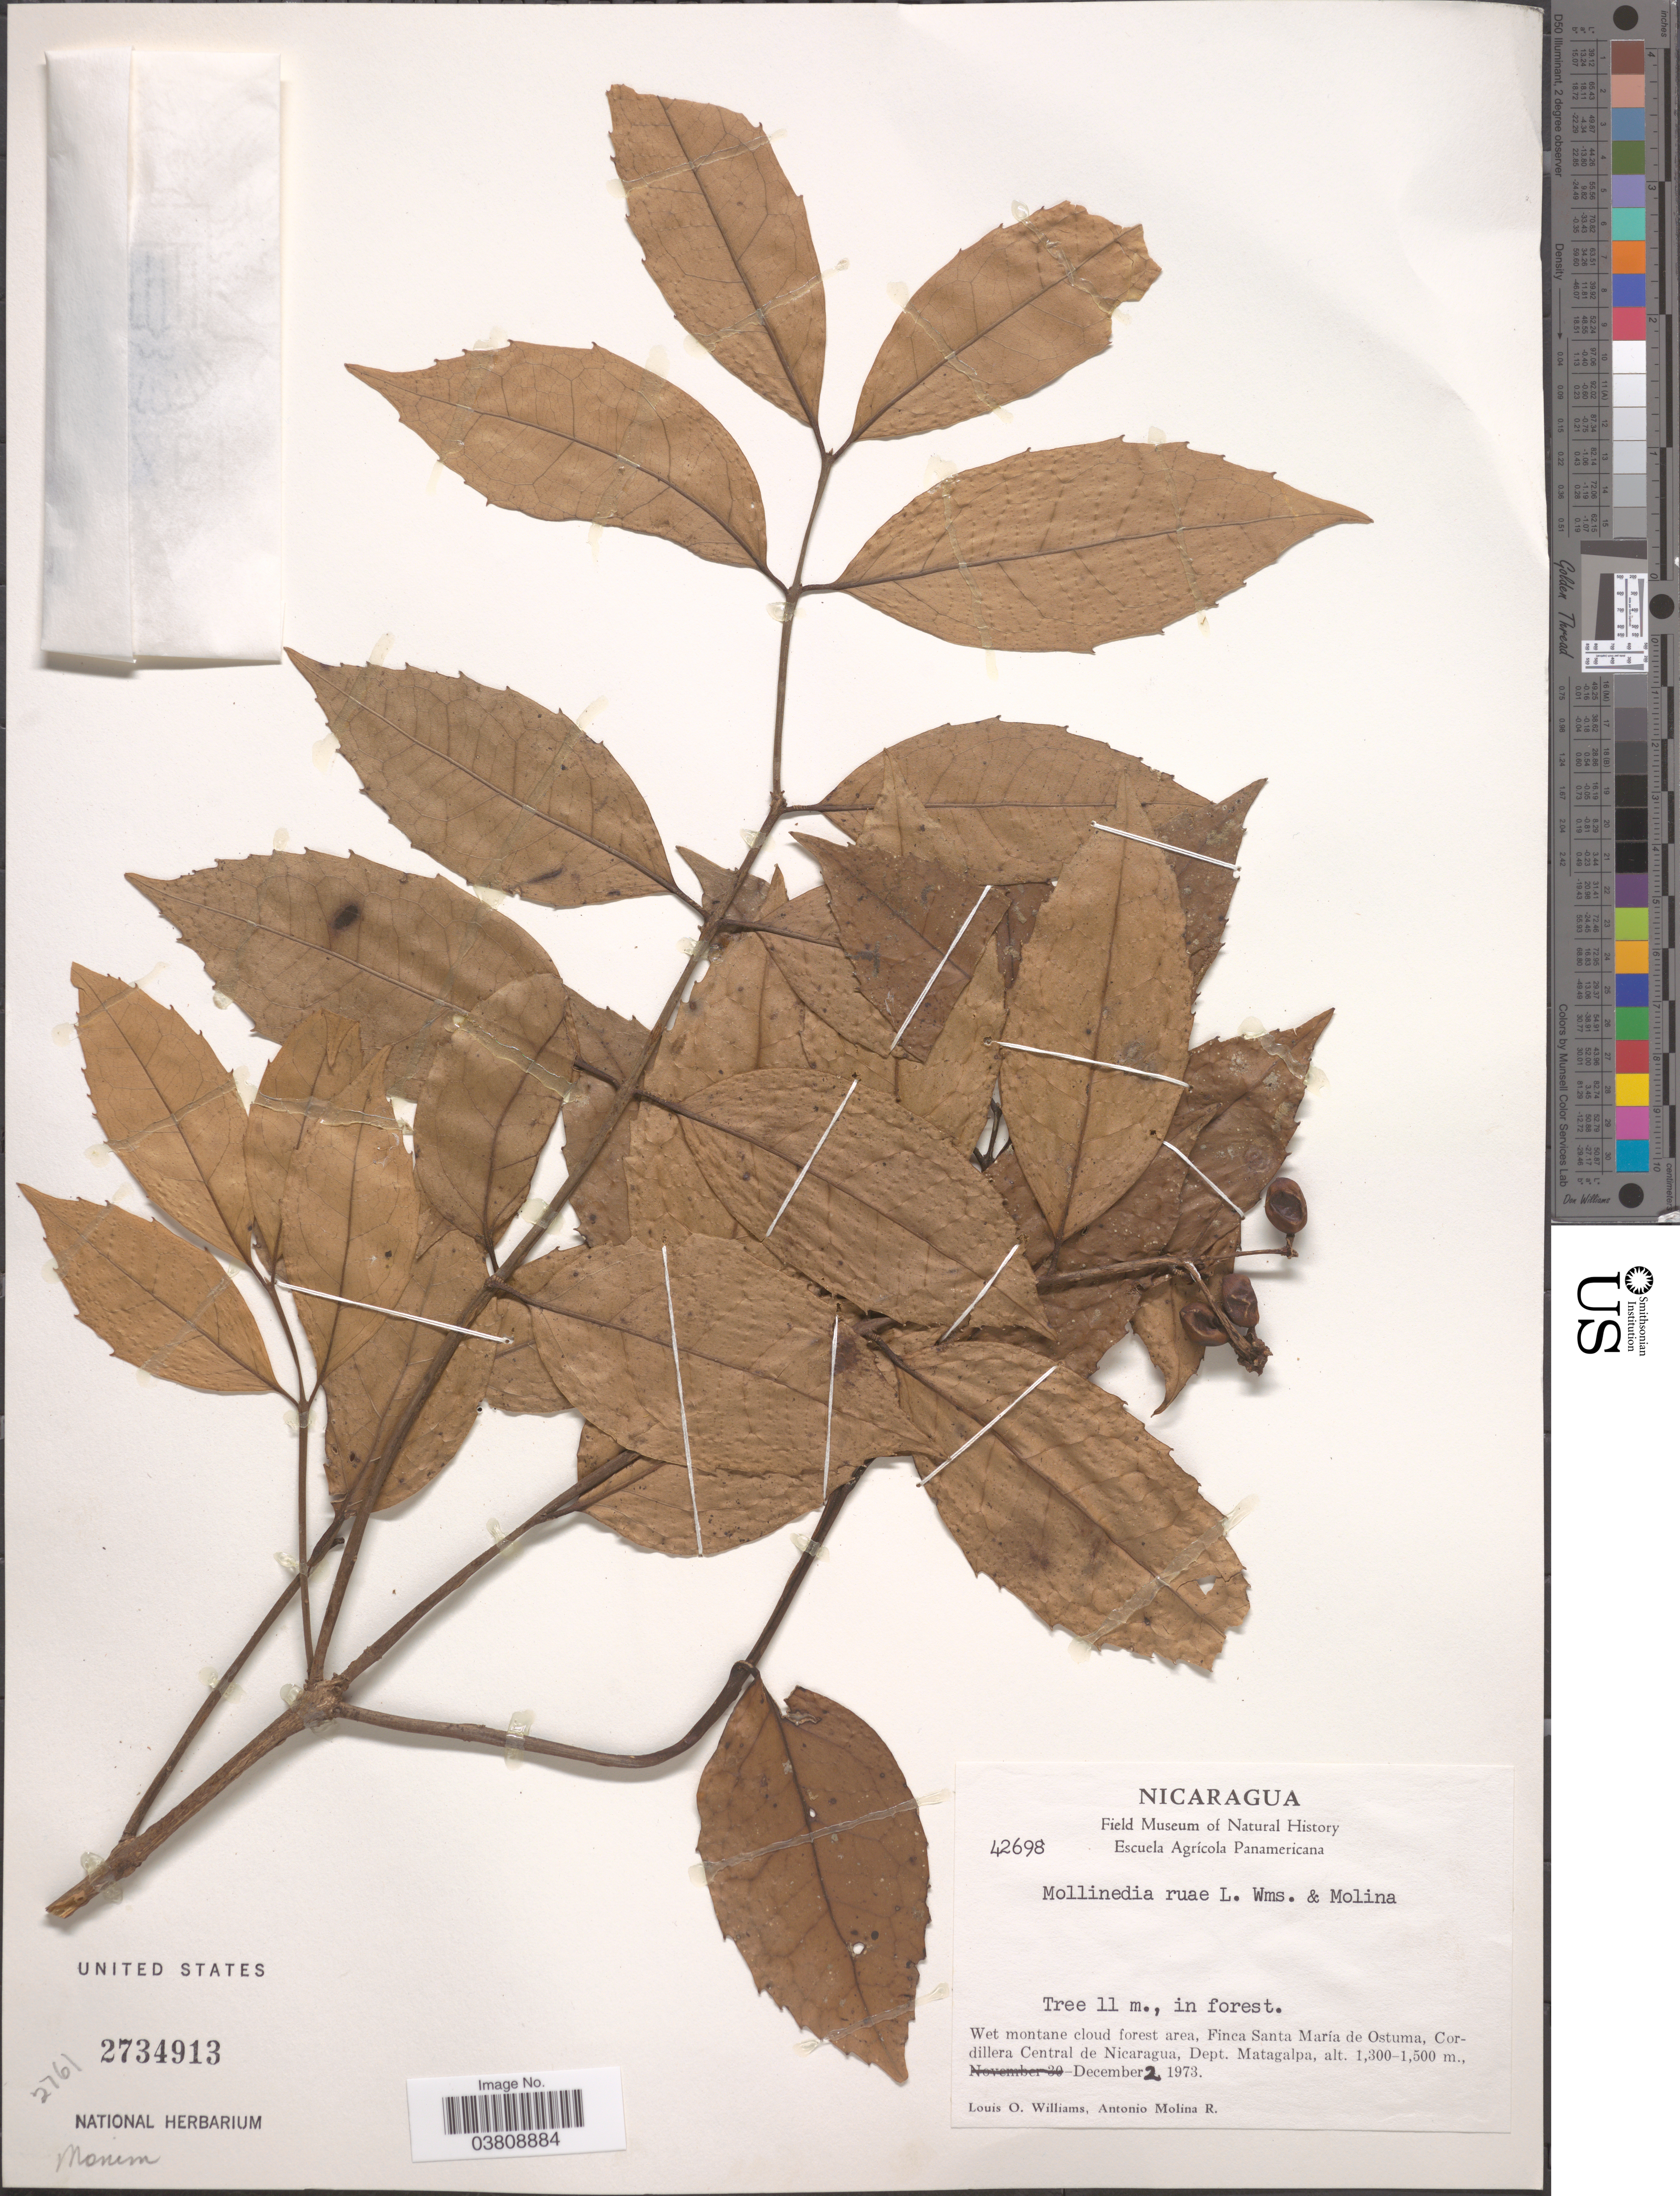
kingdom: Plantae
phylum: Tracheophyta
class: Magnoliopsida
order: Laurales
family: Monimiaceae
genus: Mollinedia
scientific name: Mollinedia ruae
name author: L.O. Williams & Ant. Molina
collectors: L. O. Williams & A. Molina R.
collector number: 42698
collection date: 1973-12-02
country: Nicaragua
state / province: Matagalpa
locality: Wet montane cloud forest area, Finca Santa María de Ostuma, Cordillera Central de Nicaragua, Dept. Matagalpa.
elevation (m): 1300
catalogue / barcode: US 2734913